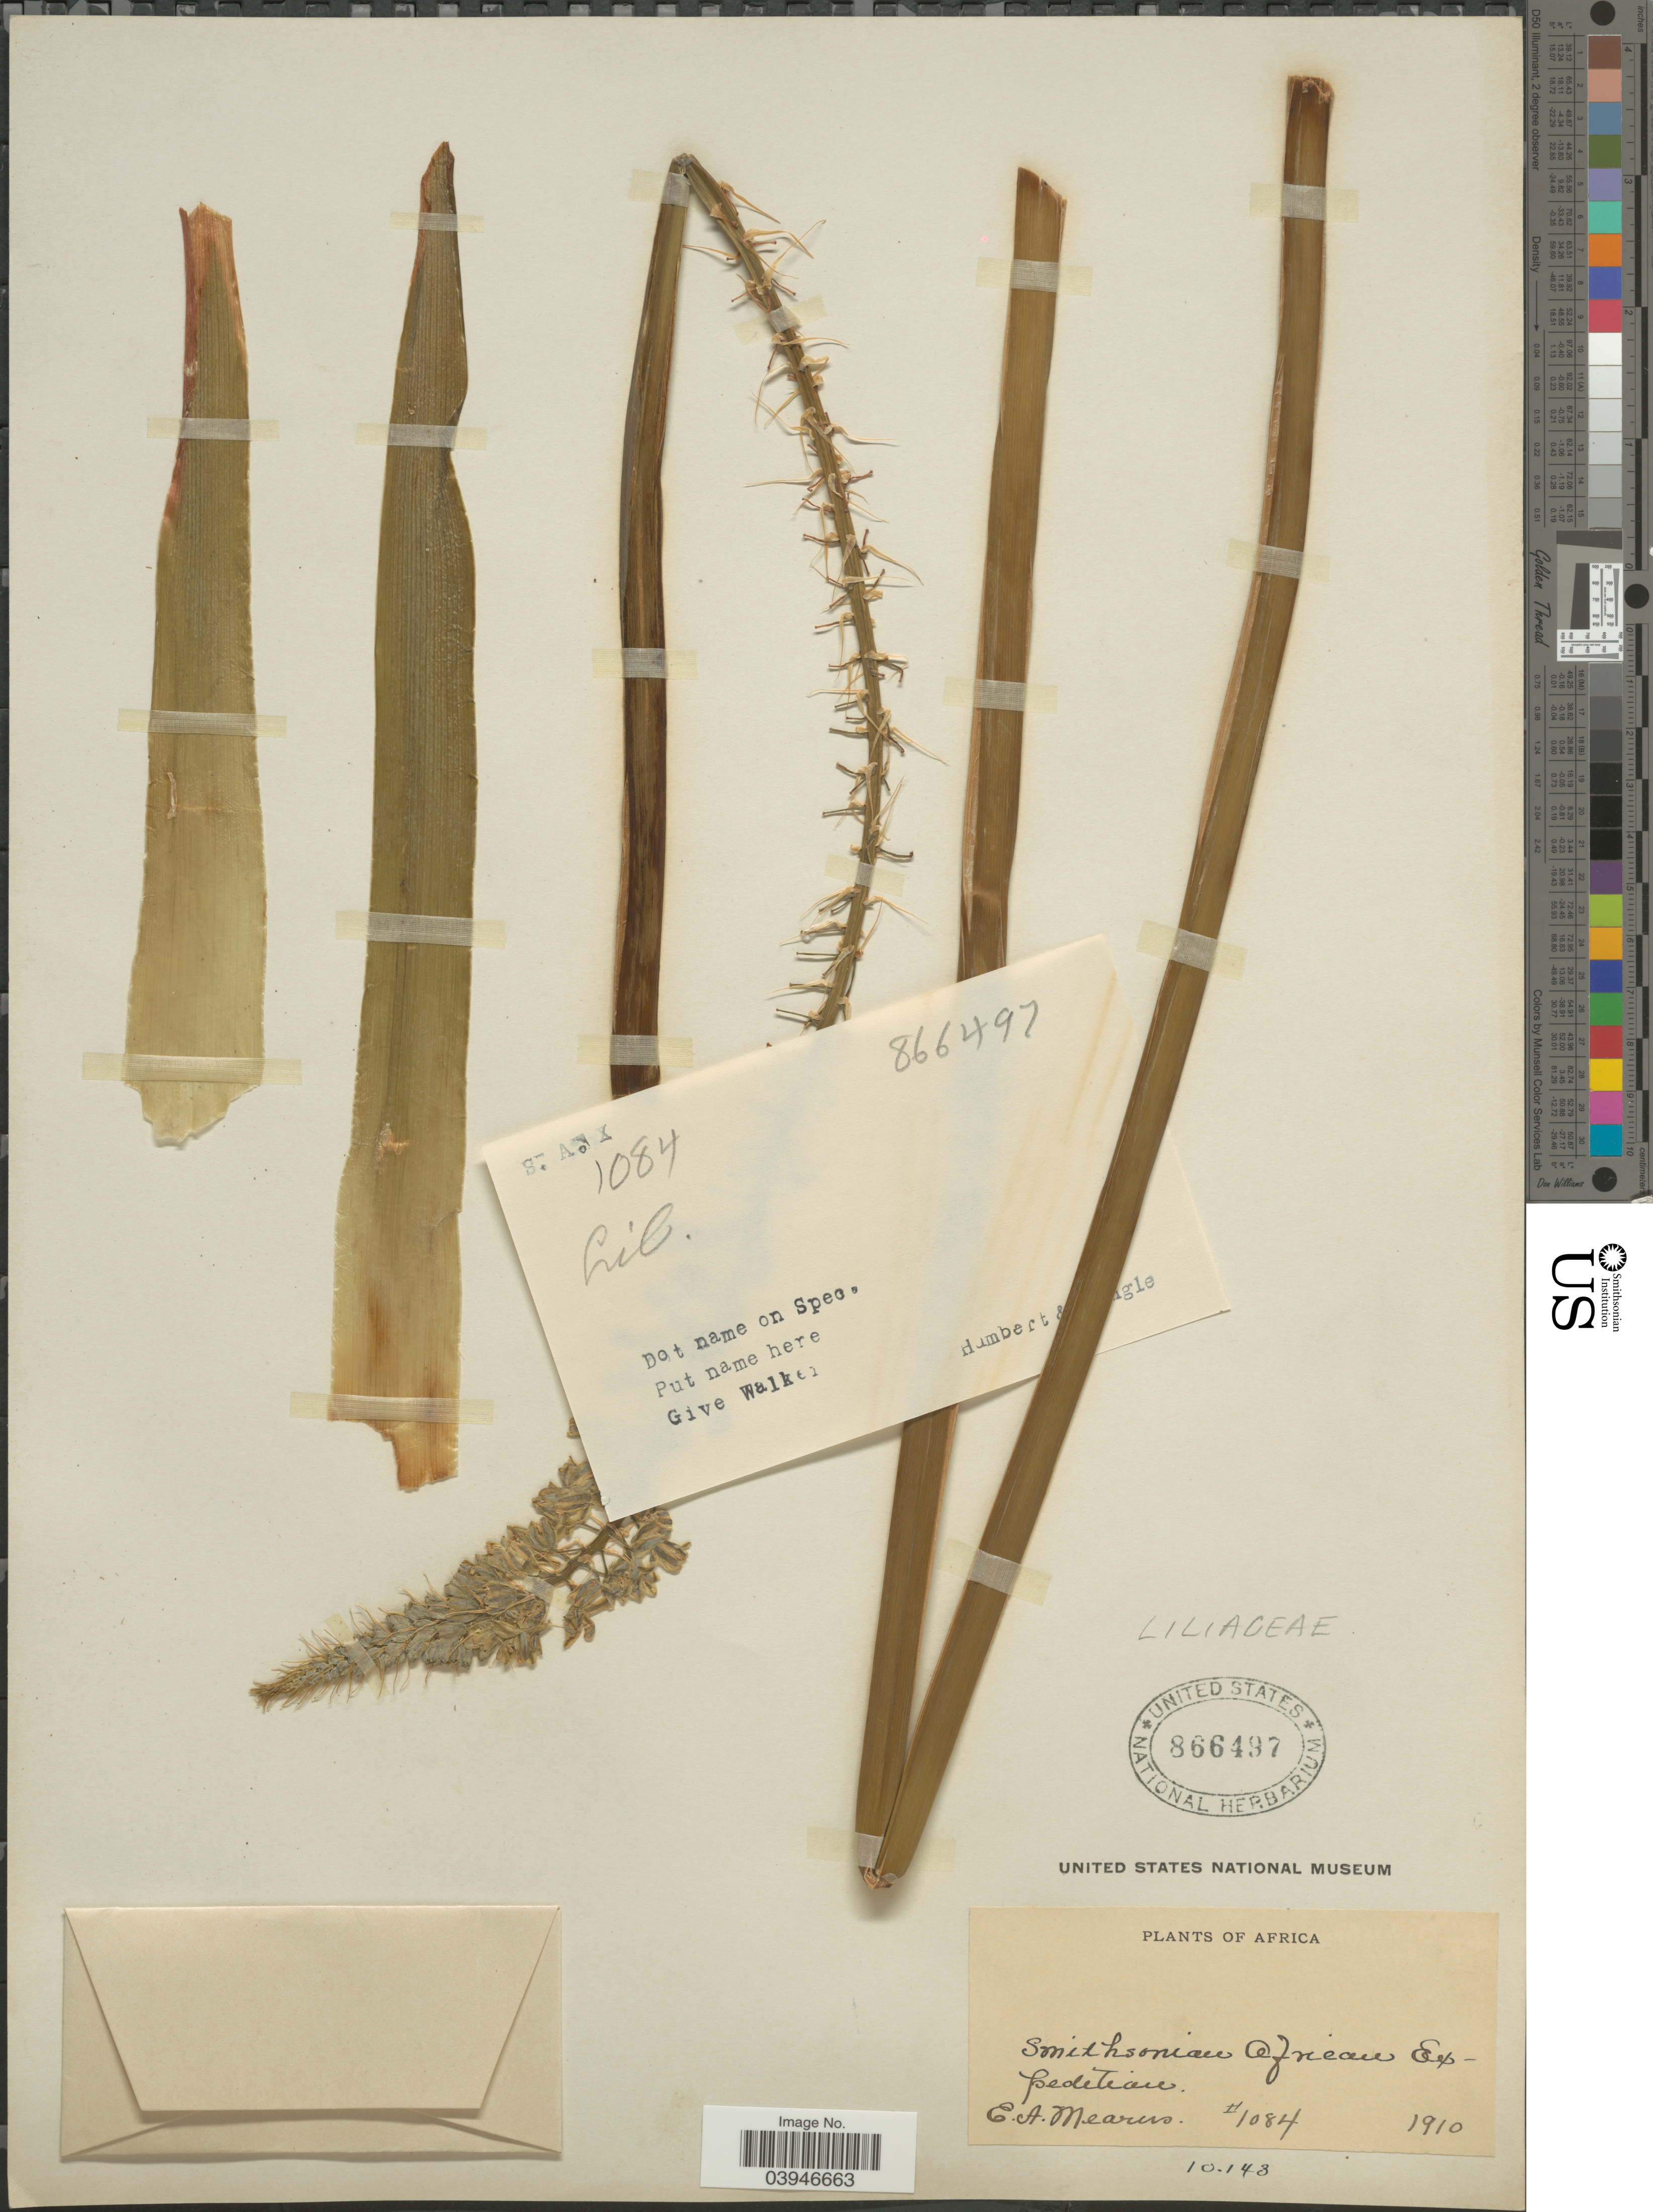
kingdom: Plantae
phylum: Tracheophyta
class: Liliopsida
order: Liliales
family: Liliaceae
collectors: E. A. Mearns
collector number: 1084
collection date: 1910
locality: Africa. Smithsonian African Expedition.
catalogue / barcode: US 866497